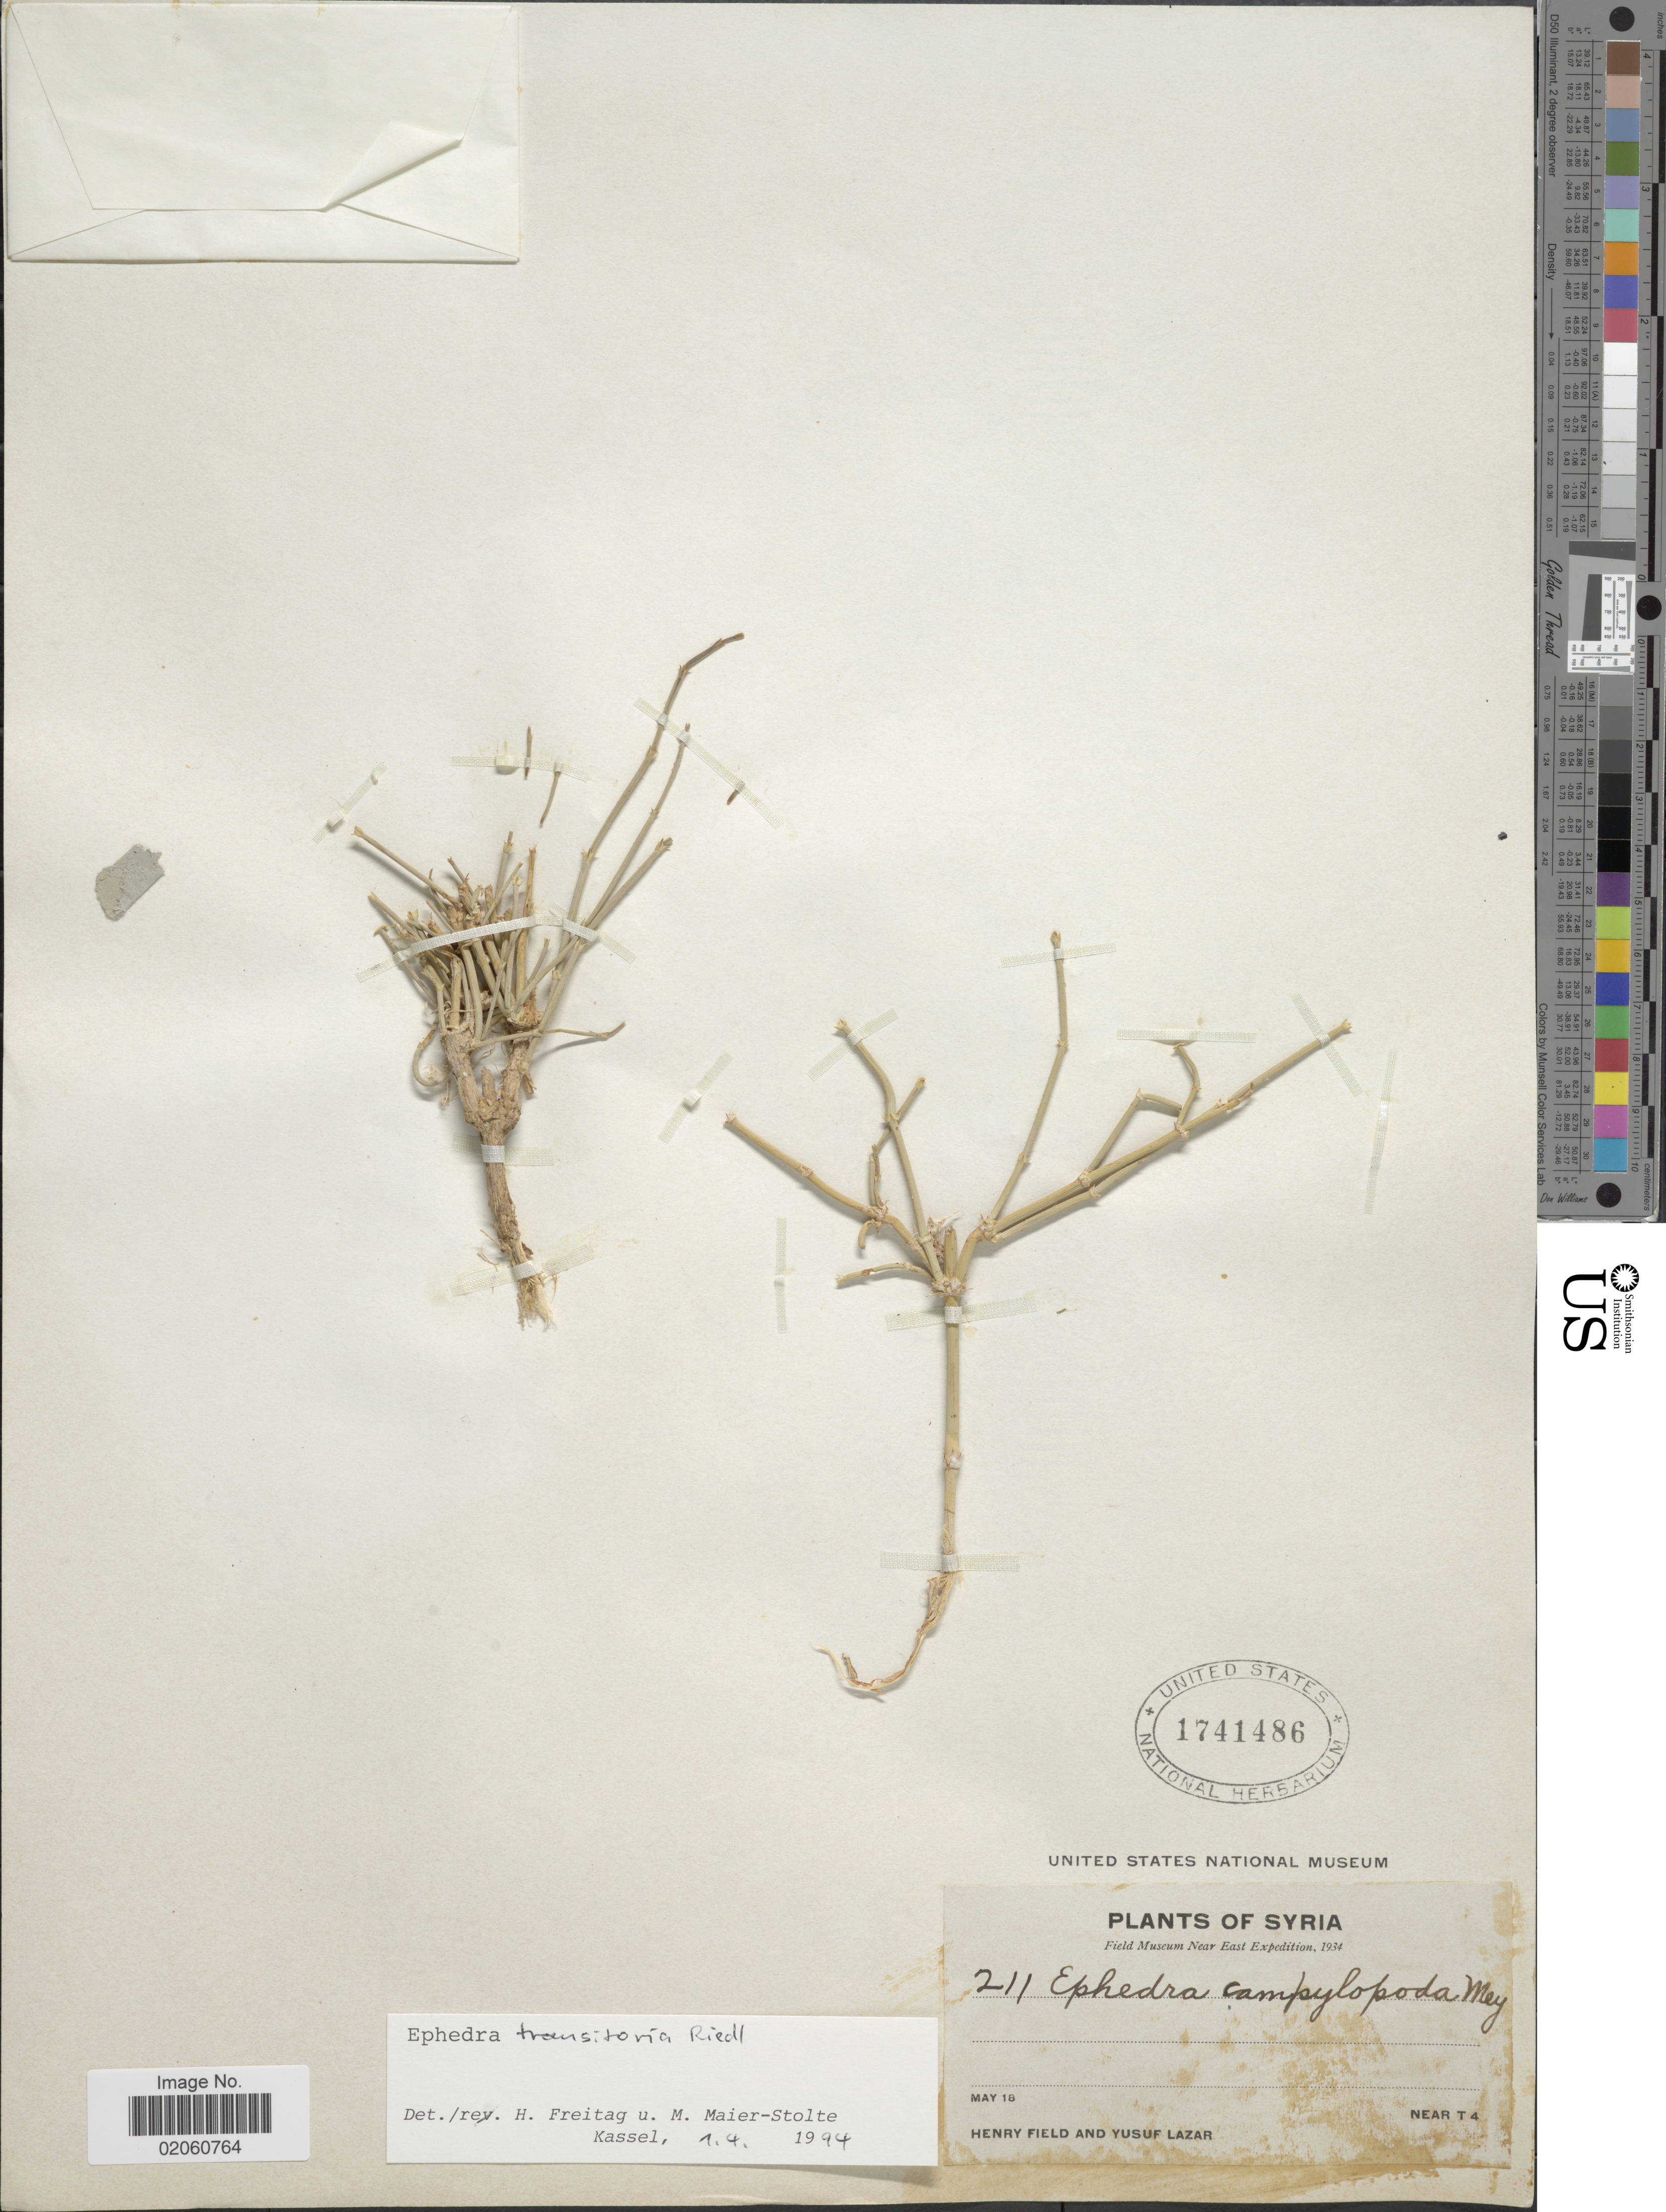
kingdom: Plantae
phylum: Tracheophyta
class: Gnetopsida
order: Ephedrales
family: Ephedraceae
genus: Ephedra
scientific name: Ephedra transitoria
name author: Riedl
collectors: H. Field & Y. Lazar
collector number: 211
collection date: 1934-05-18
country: Syria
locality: Near T4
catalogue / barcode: US 1741486